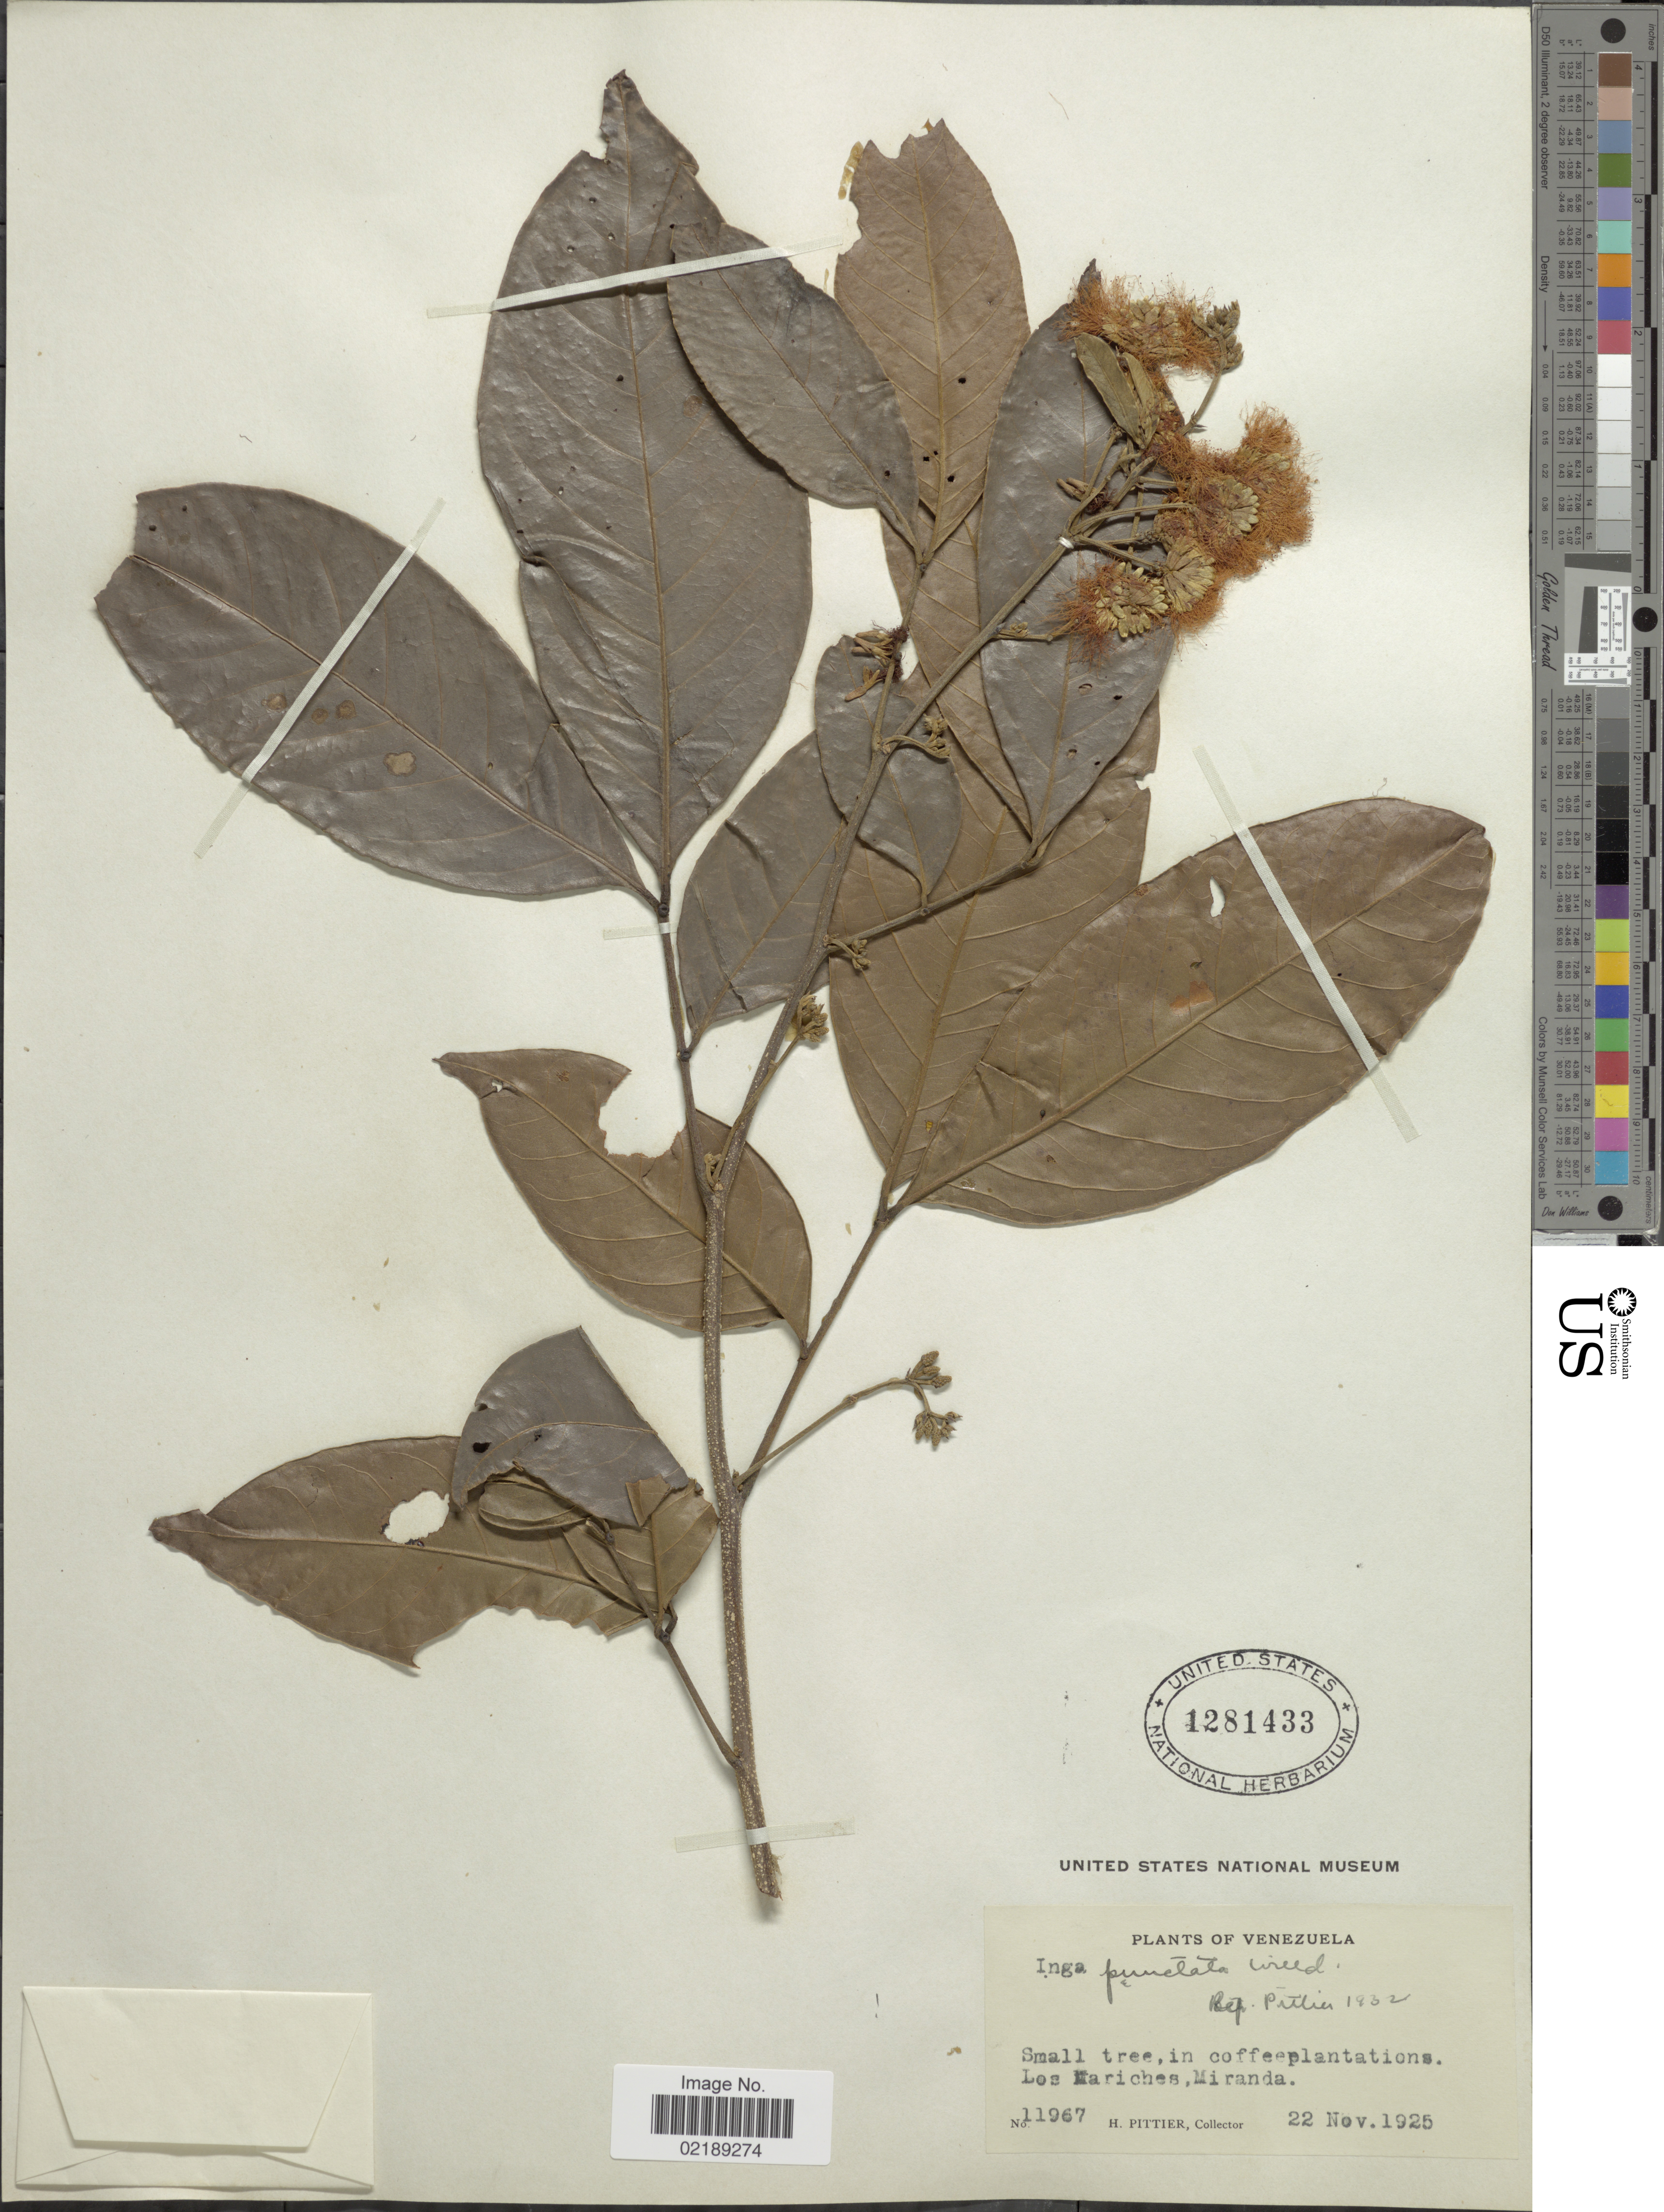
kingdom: Plantae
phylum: Tracheophyta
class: Magnoliopsida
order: Fabales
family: Fabaceae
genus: Inga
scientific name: Inga punctata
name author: Willd.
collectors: H. F. Pittier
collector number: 11967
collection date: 1925-11-22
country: Venezuela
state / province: Miranda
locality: In coffee plantations, Los Mariches.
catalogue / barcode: US 1281433